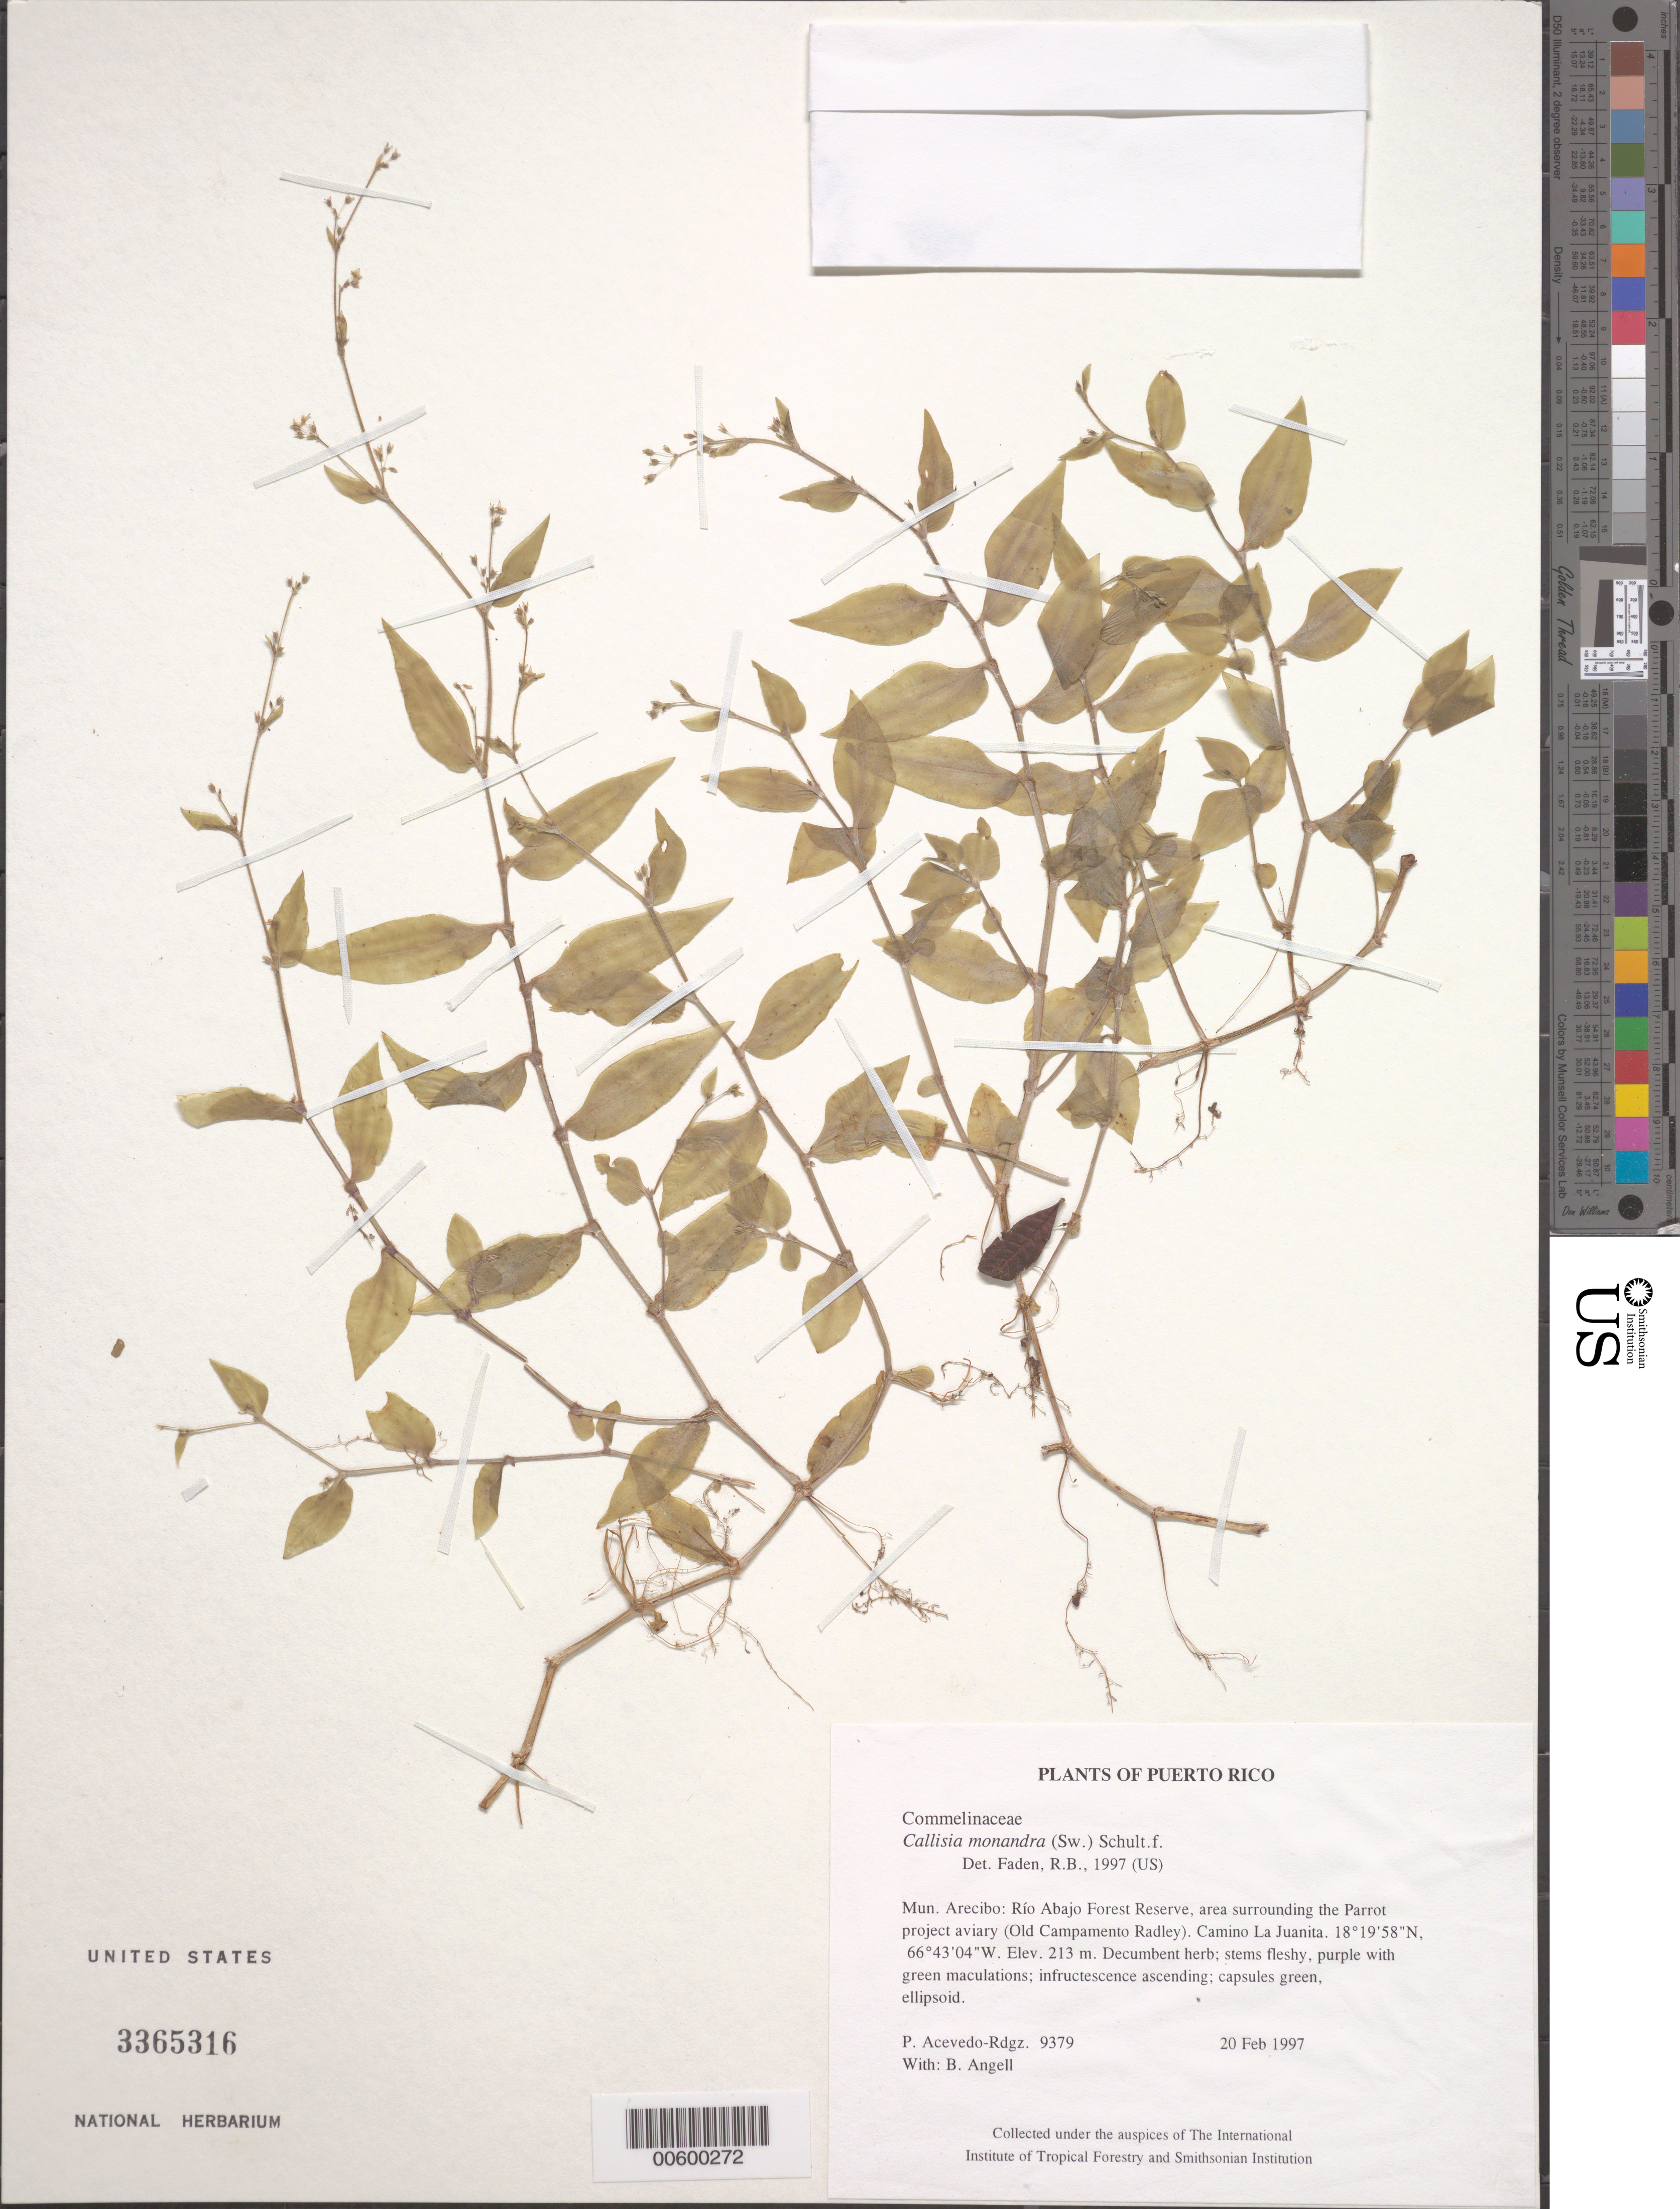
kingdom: Plantae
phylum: Tracheophyta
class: Liliopsida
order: Commelinales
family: Commelinaceae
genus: Callisia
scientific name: Callisia monandra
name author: (Sw.) Schult. & Schult. f.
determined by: Faden, Robert B., (US), Smithsonian Institution - National Museum of Natural History (UNITED STATES)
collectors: P. Acevedo-Rodr. & Bobbi Angell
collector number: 9379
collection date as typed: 20 Feb 1997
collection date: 1997-02-20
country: Puerto Rico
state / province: Arecibo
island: Puerto Rico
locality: Arecibo; Río Abajo Forest Reserve, area surrounding the Parrot project aviary (Old Campamento Radley). Camino La Juanita.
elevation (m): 213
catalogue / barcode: US 3365316